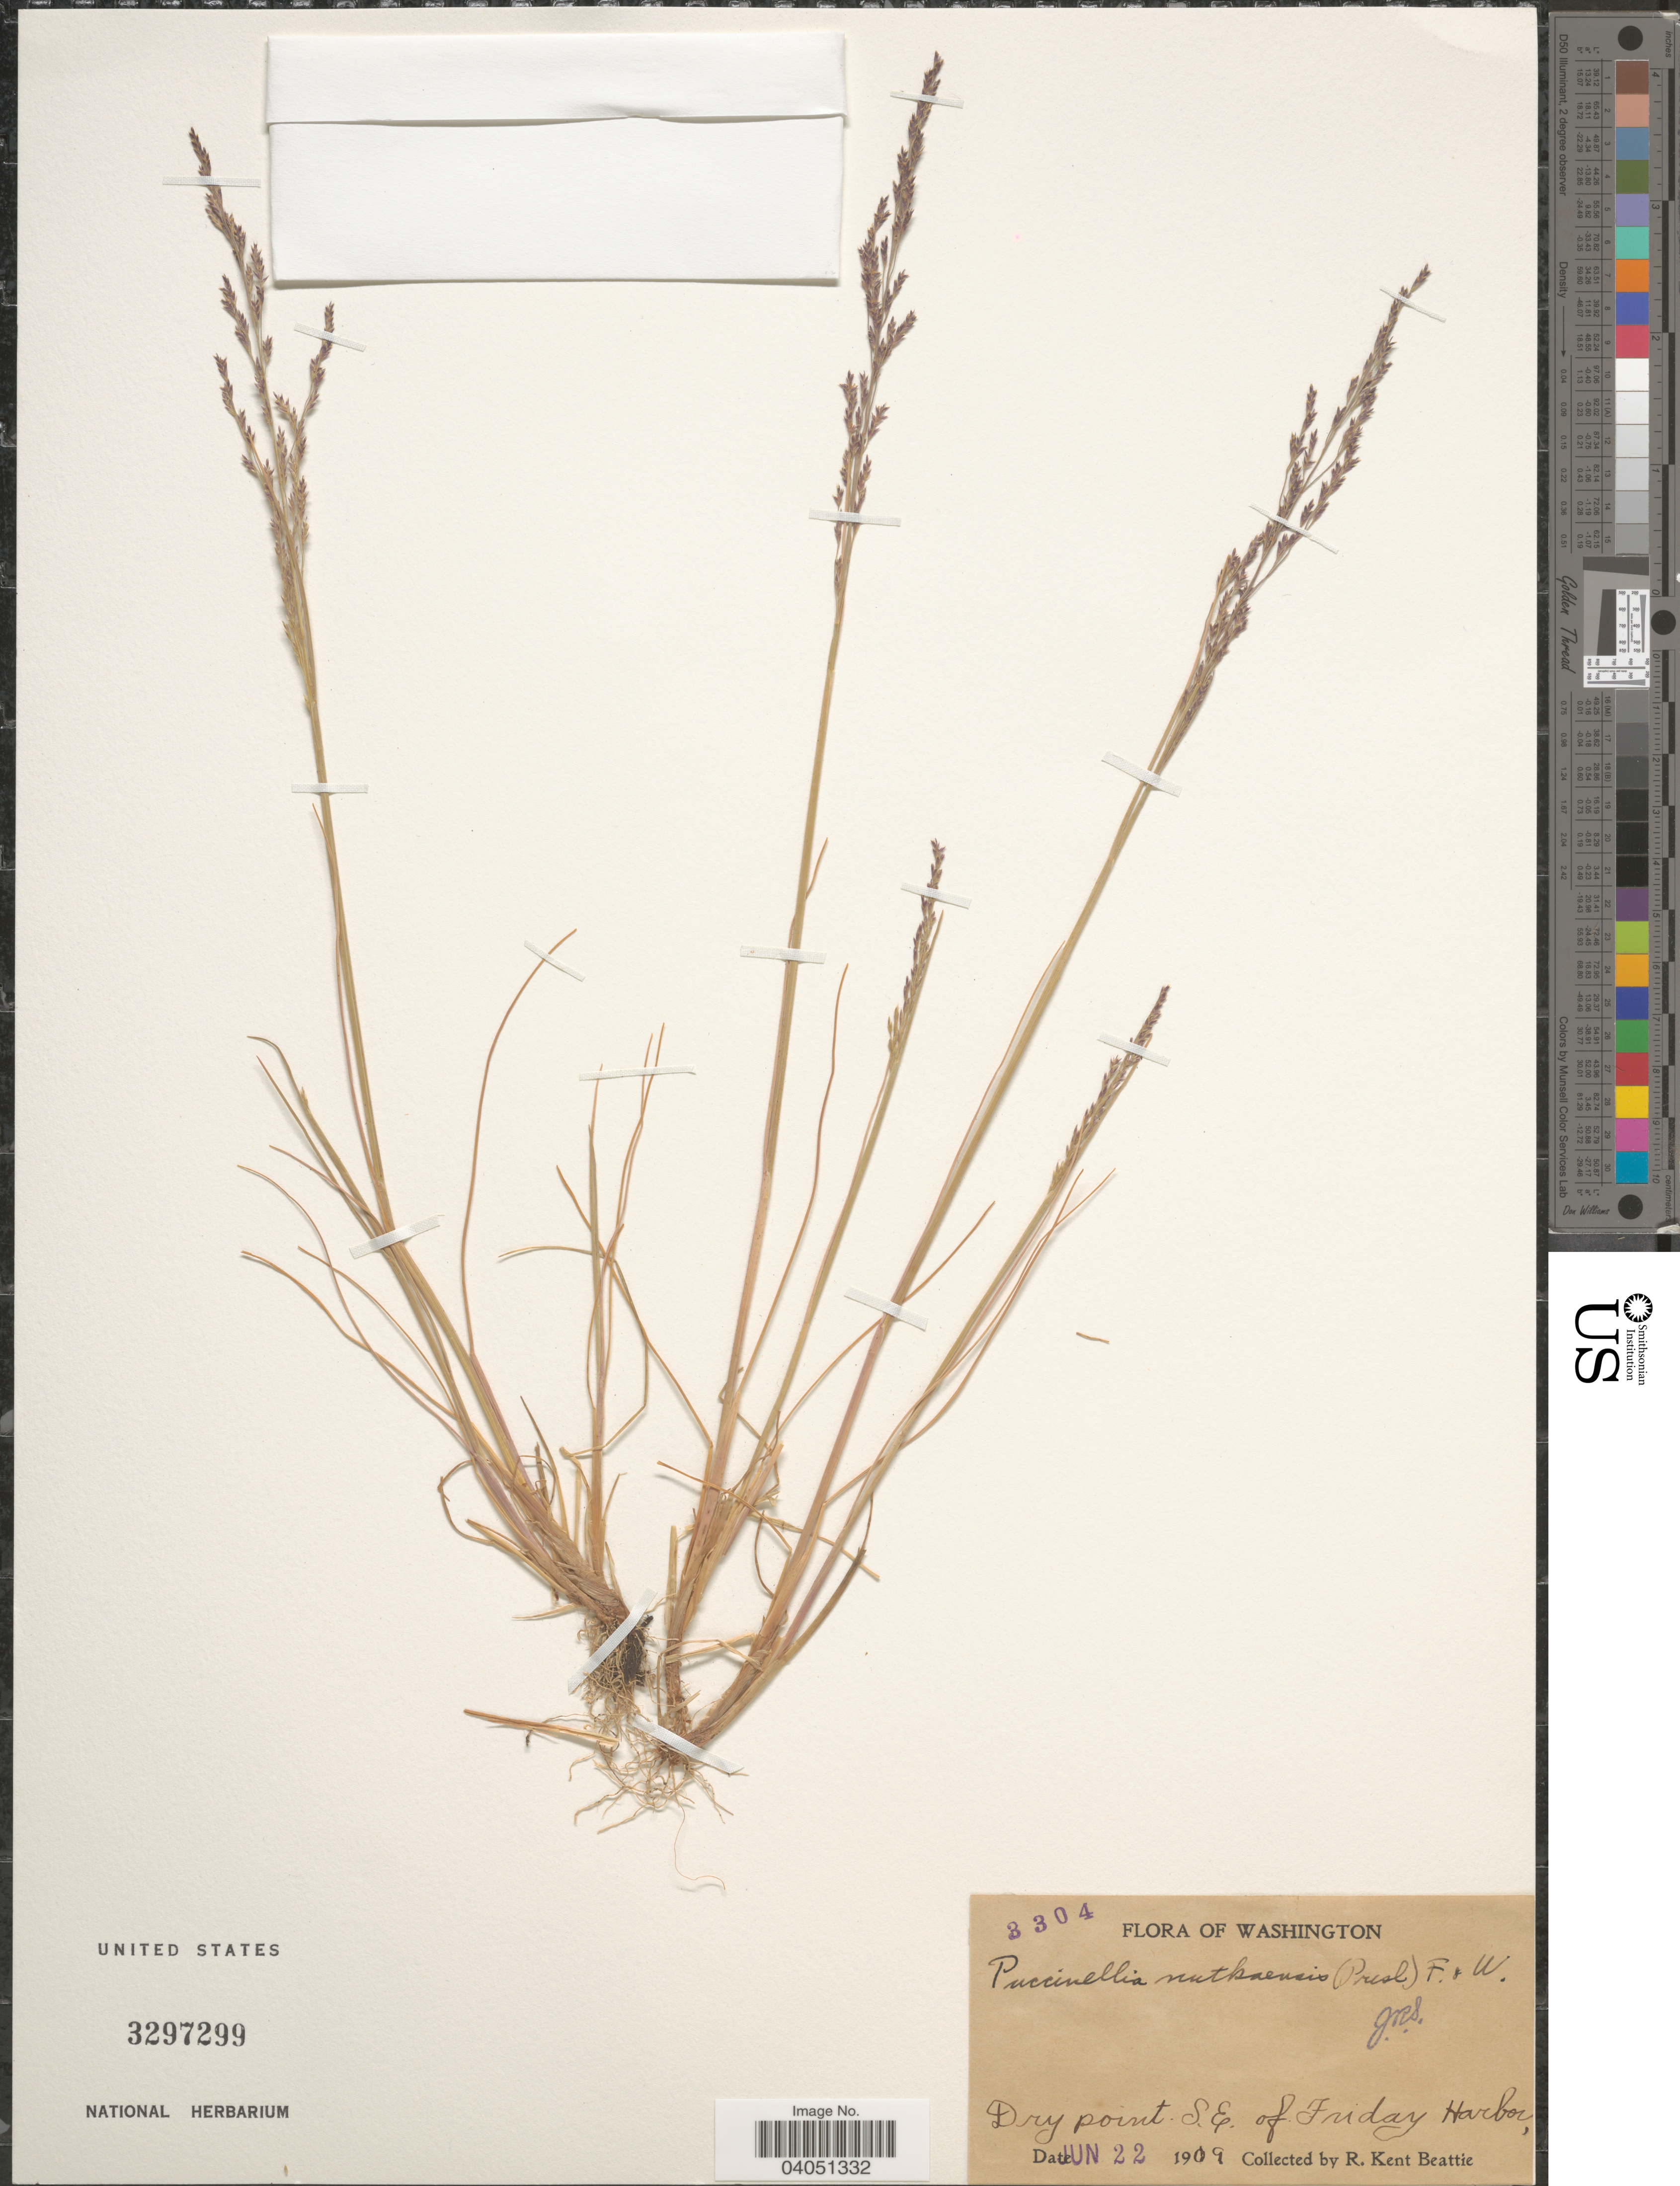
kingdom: Plantae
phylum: Tracheophyta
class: Liliopsida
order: Poales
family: Poaceae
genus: Puccinellia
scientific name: Puccinellia nutkaensis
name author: (J. Presl) Fernald & Weath.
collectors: R. K. Beattie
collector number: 3304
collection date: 1909-06-22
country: United States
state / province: Washington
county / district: San Juan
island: San Juan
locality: Dry point S. E. of Friday Harbor.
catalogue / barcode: US 3297299